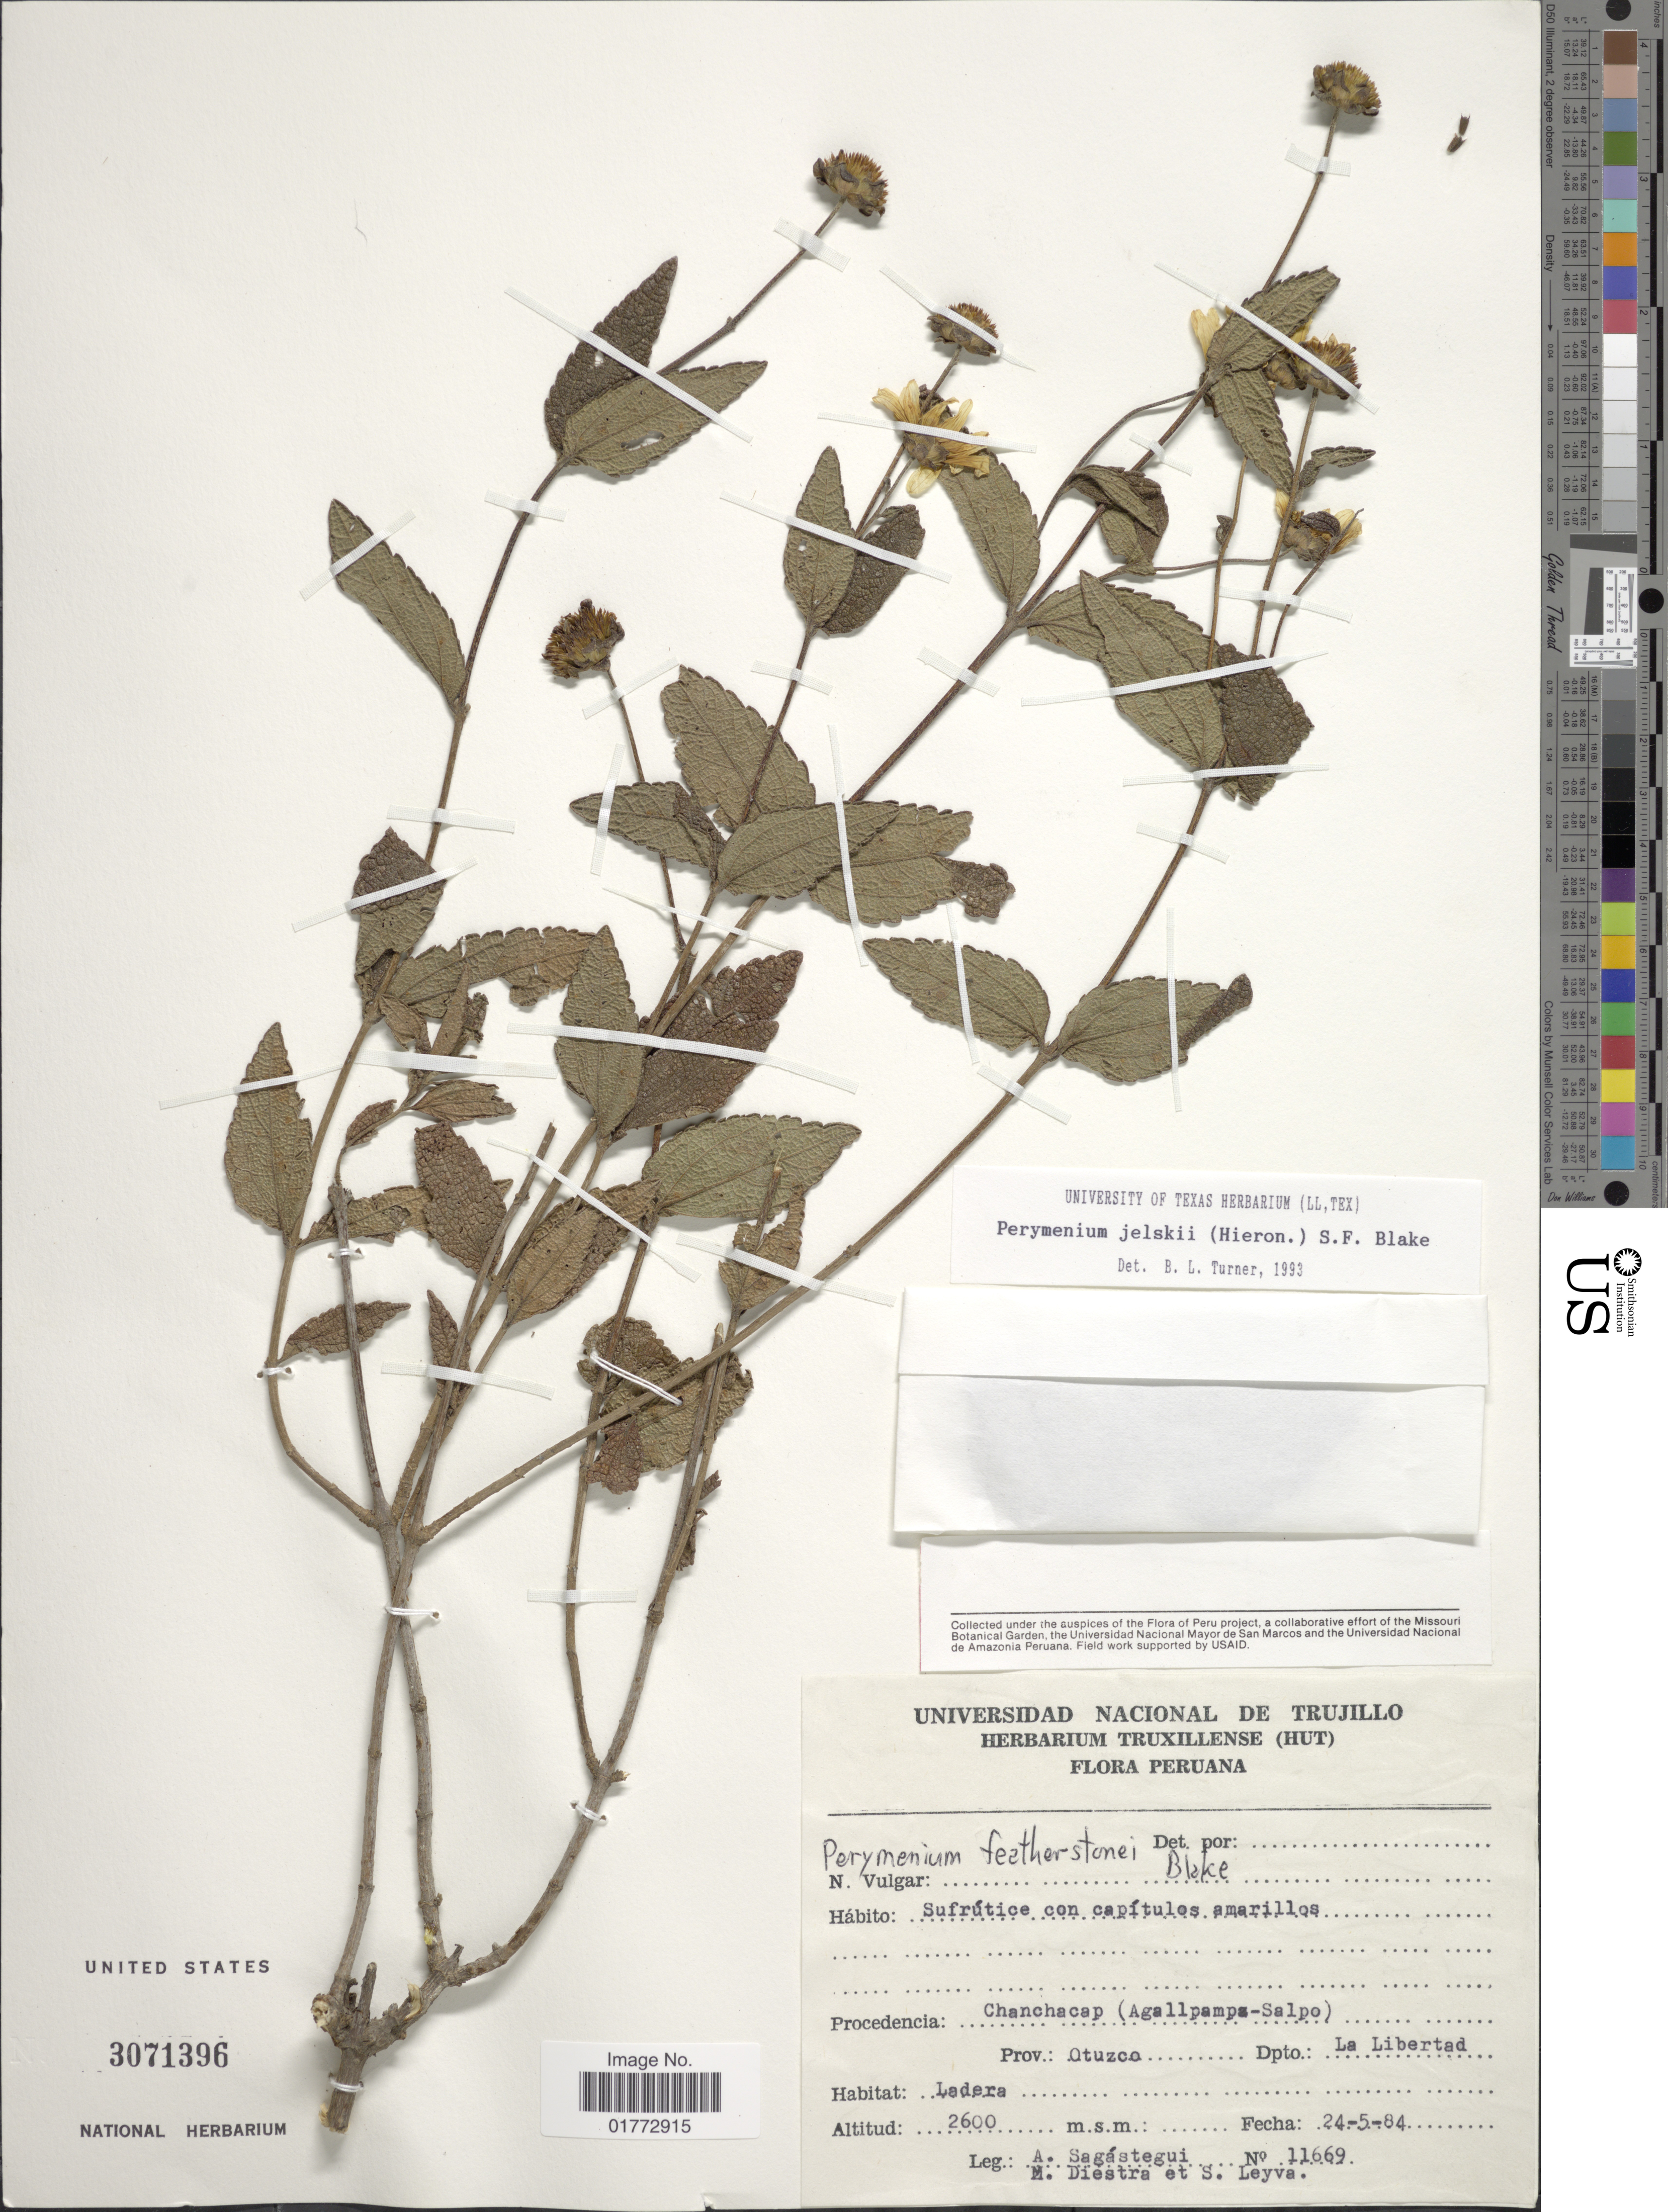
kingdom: Plantae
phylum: Tracheophyta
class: Magnoliopsida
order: Asterales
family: Asteraceae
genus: Perymenium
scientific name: Perymenium jelskii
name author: (Hieron.) S.F. Blake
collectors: A. Sagástegui A., M. Diestra & S. Leyva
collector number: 11669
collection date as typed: Transcribed d/m/y: 24/5/84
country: Peru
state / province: La Libertad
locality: Procedencia: Chanchacap (Agallpamps-Salpo), Prov. Otuzco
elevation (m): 2600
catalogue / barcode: US 3071396